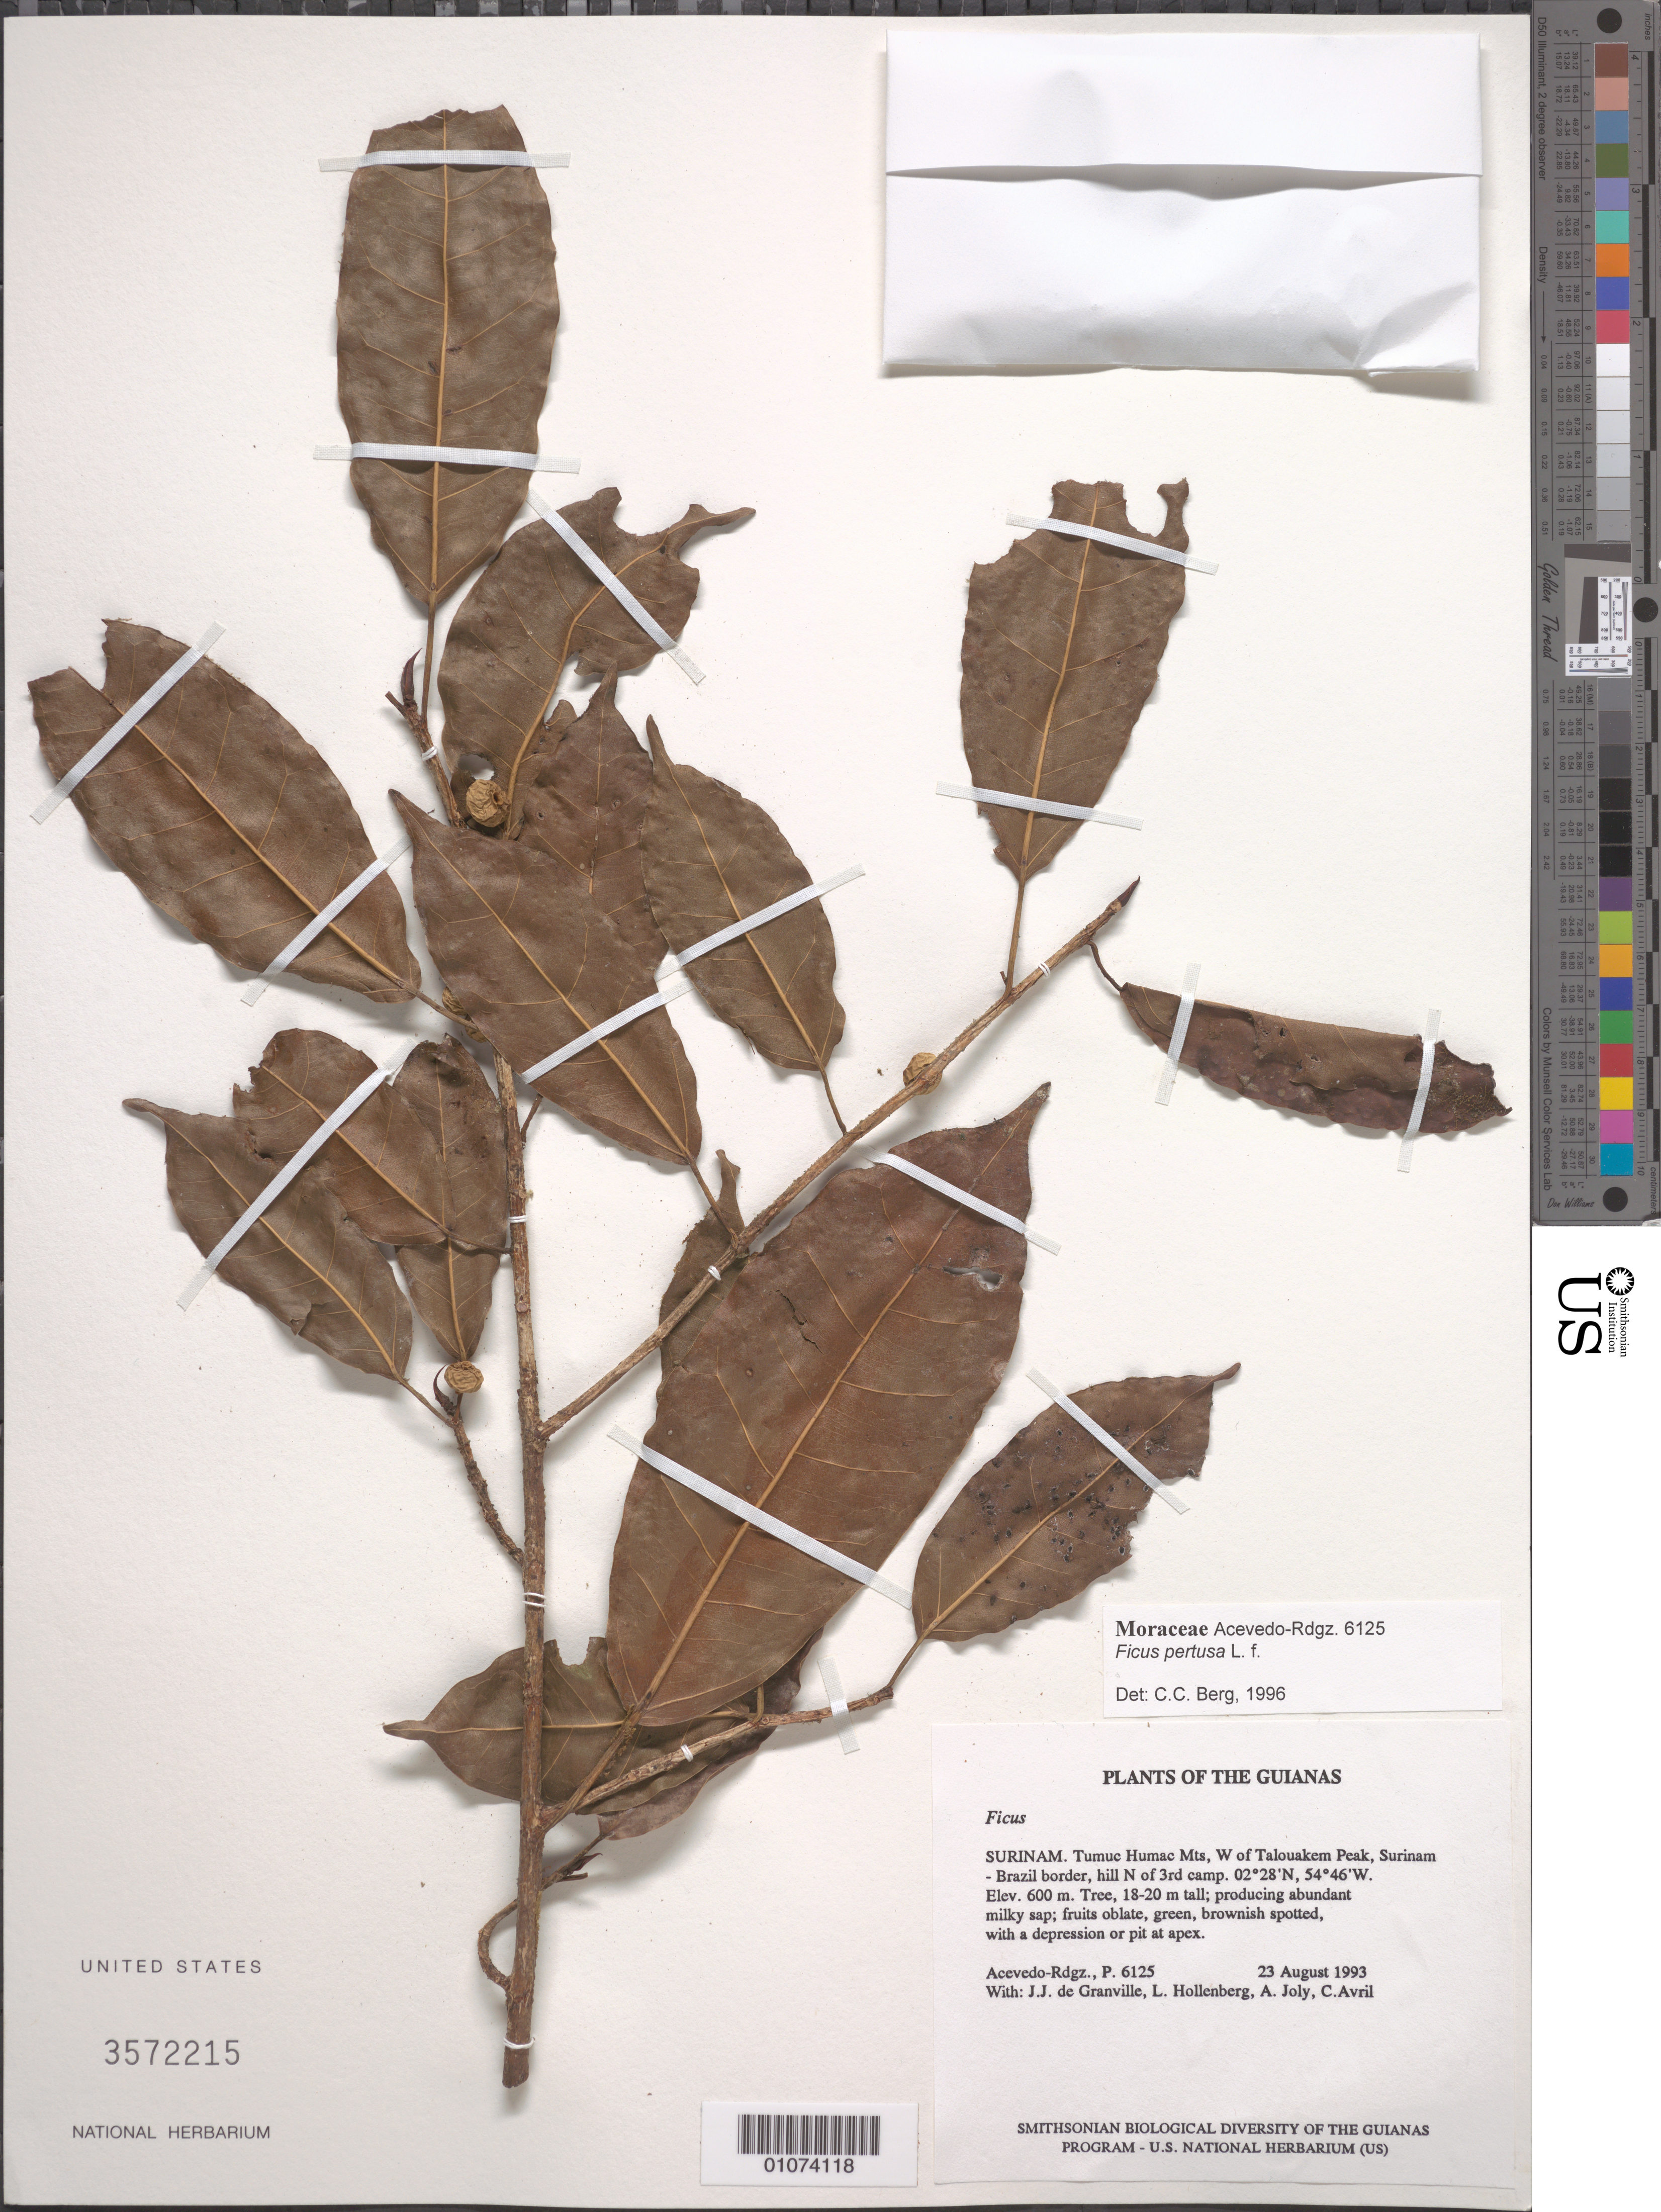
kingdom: Plantae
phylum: Tracheophyta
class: Magnoliopsida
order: Rosales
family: Moraceae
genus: Ficus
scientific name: Ficus pertusa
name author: L. f.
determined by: Berg, C. C.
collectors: P. Acevedo-Rodr.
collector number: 6125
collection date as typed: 23 Aug 1993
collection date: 1993-08-23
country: Suriname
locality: Tumuc Humac Mts, W of Talouakem Peak, Surinam - Brazil border, hill N of 3rd camp.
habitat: Hillside.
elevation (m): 600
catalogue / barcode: US 3572215